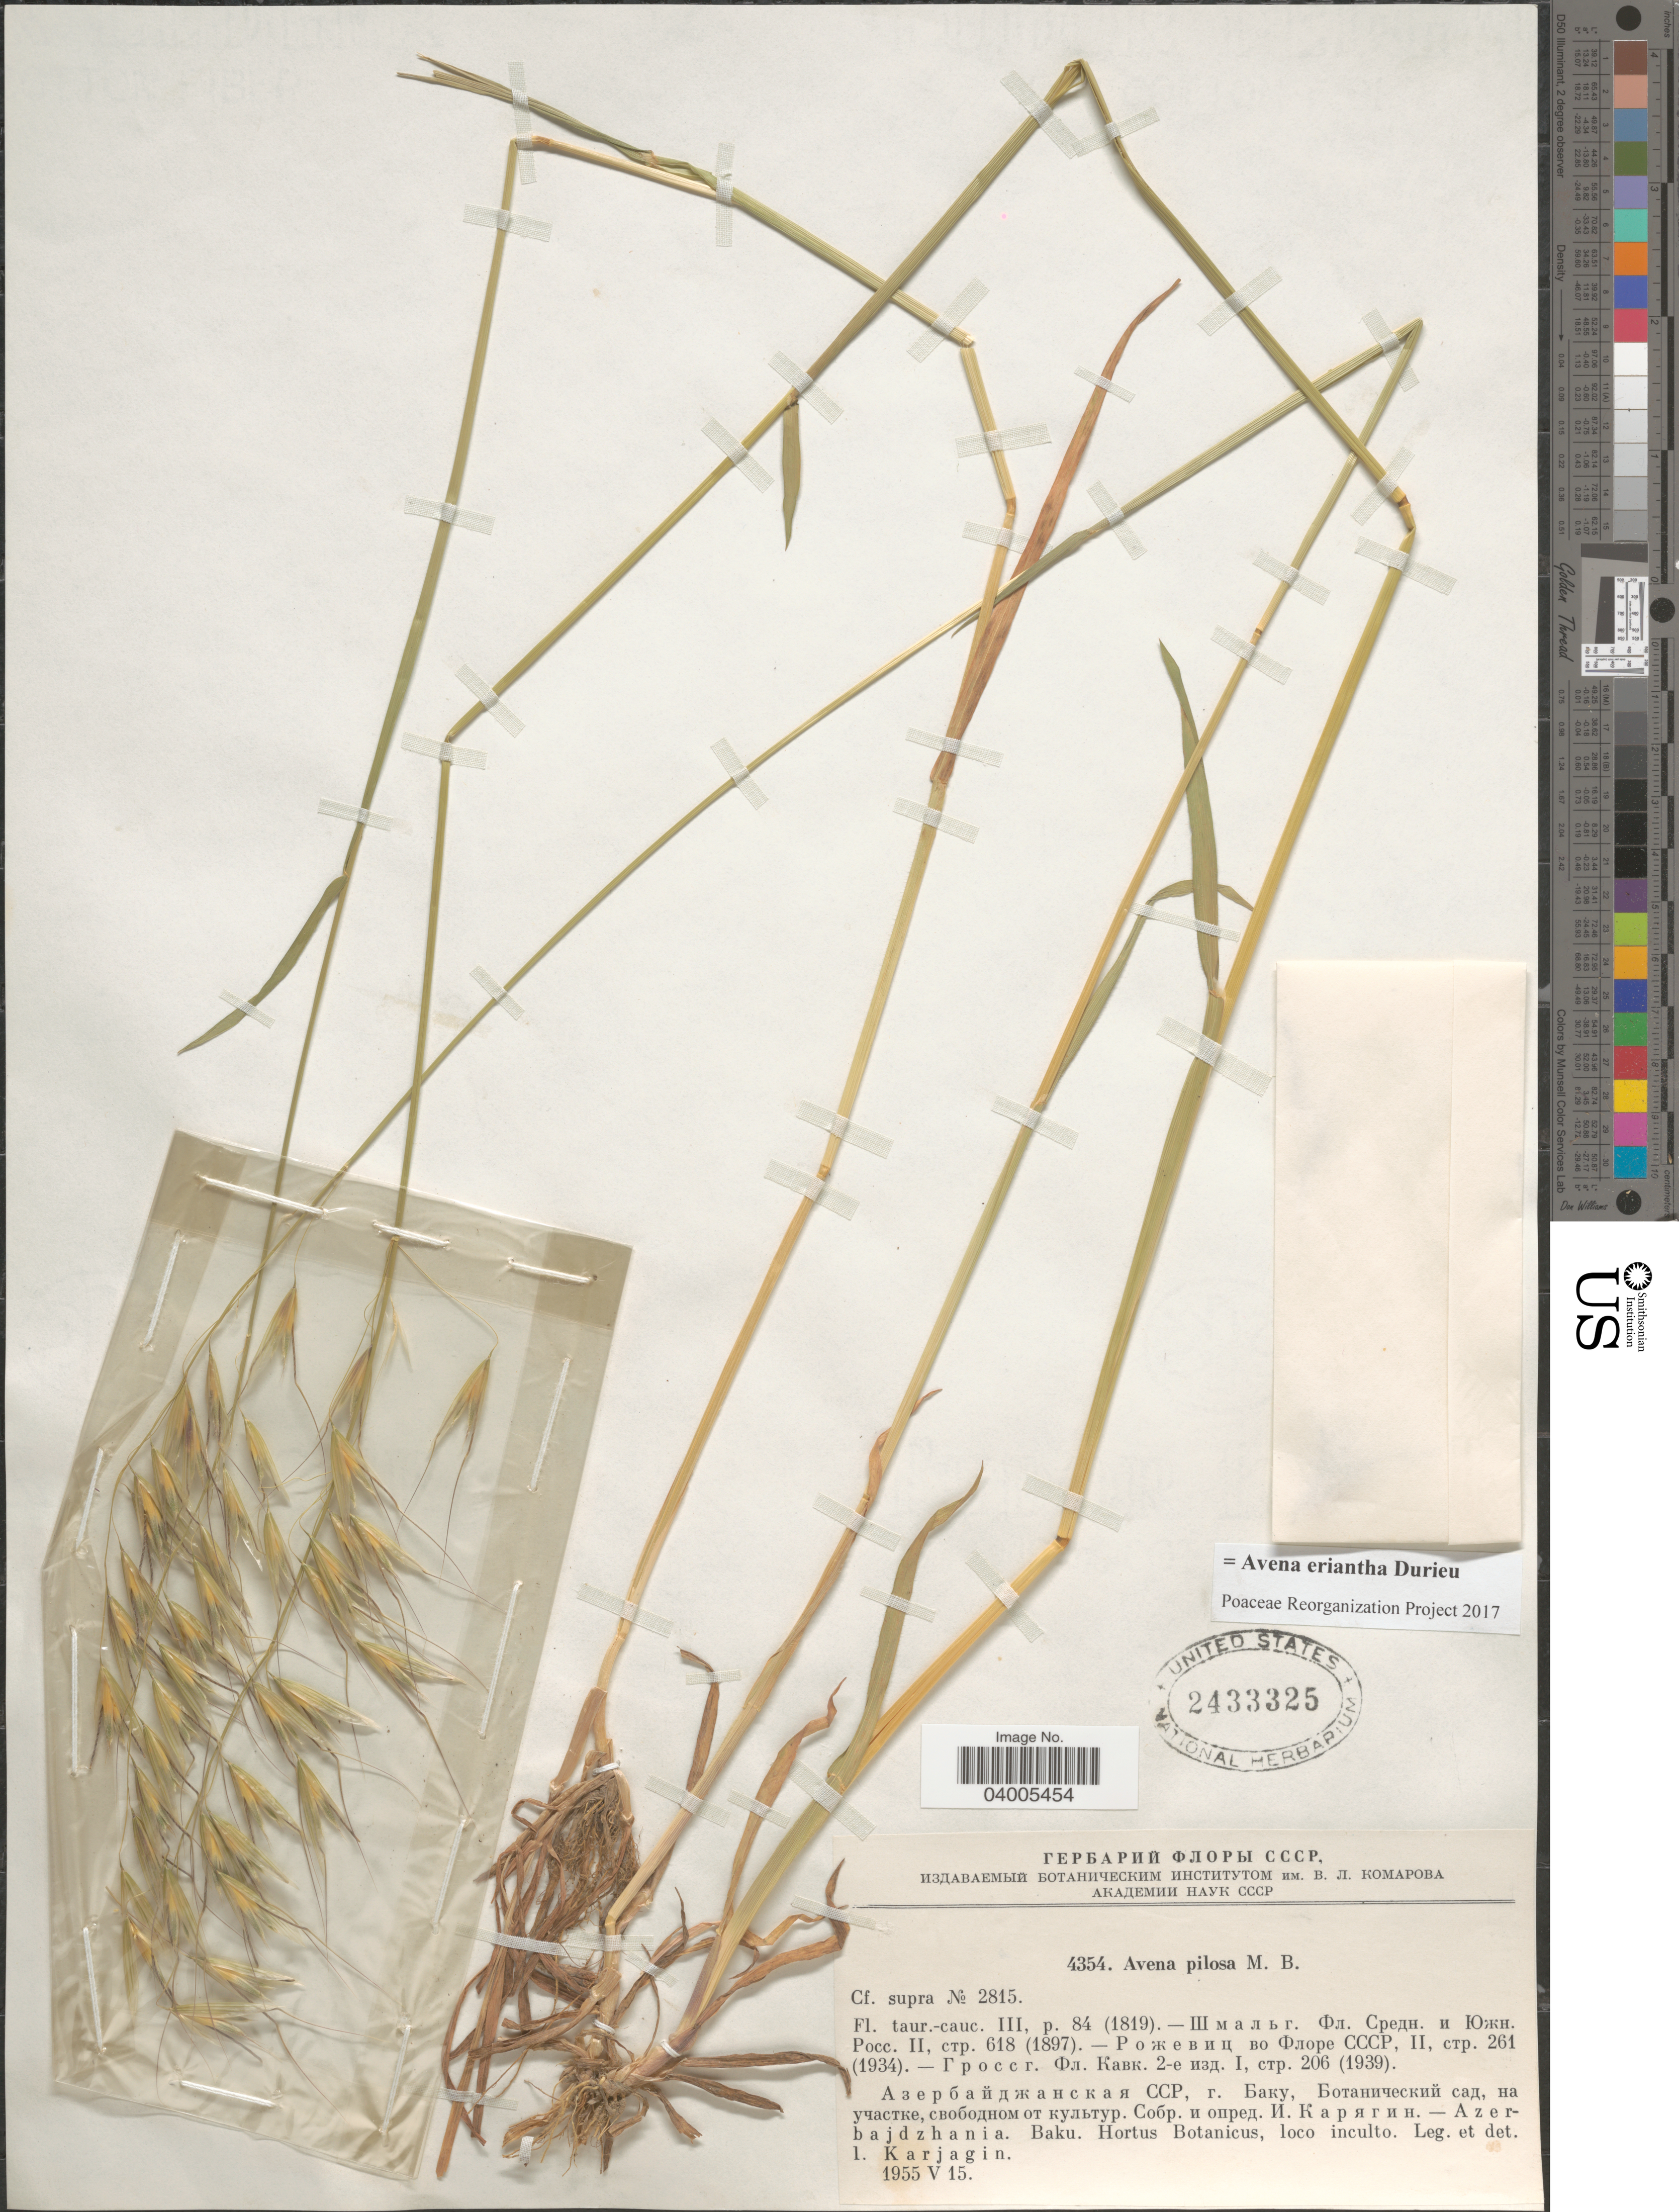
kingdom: Plantae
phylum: Tracheophyta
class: Liliopsida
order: Poales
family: Poaceae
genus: Avena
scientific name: Avena eriantha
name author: Durieu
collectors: I. Karjagin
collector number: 4354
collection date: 1955-05-15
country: Azerbaijan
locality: Azerbajdzhania. Baku. Hortus Botanicus, loco inculto.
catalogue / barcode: US 2433325